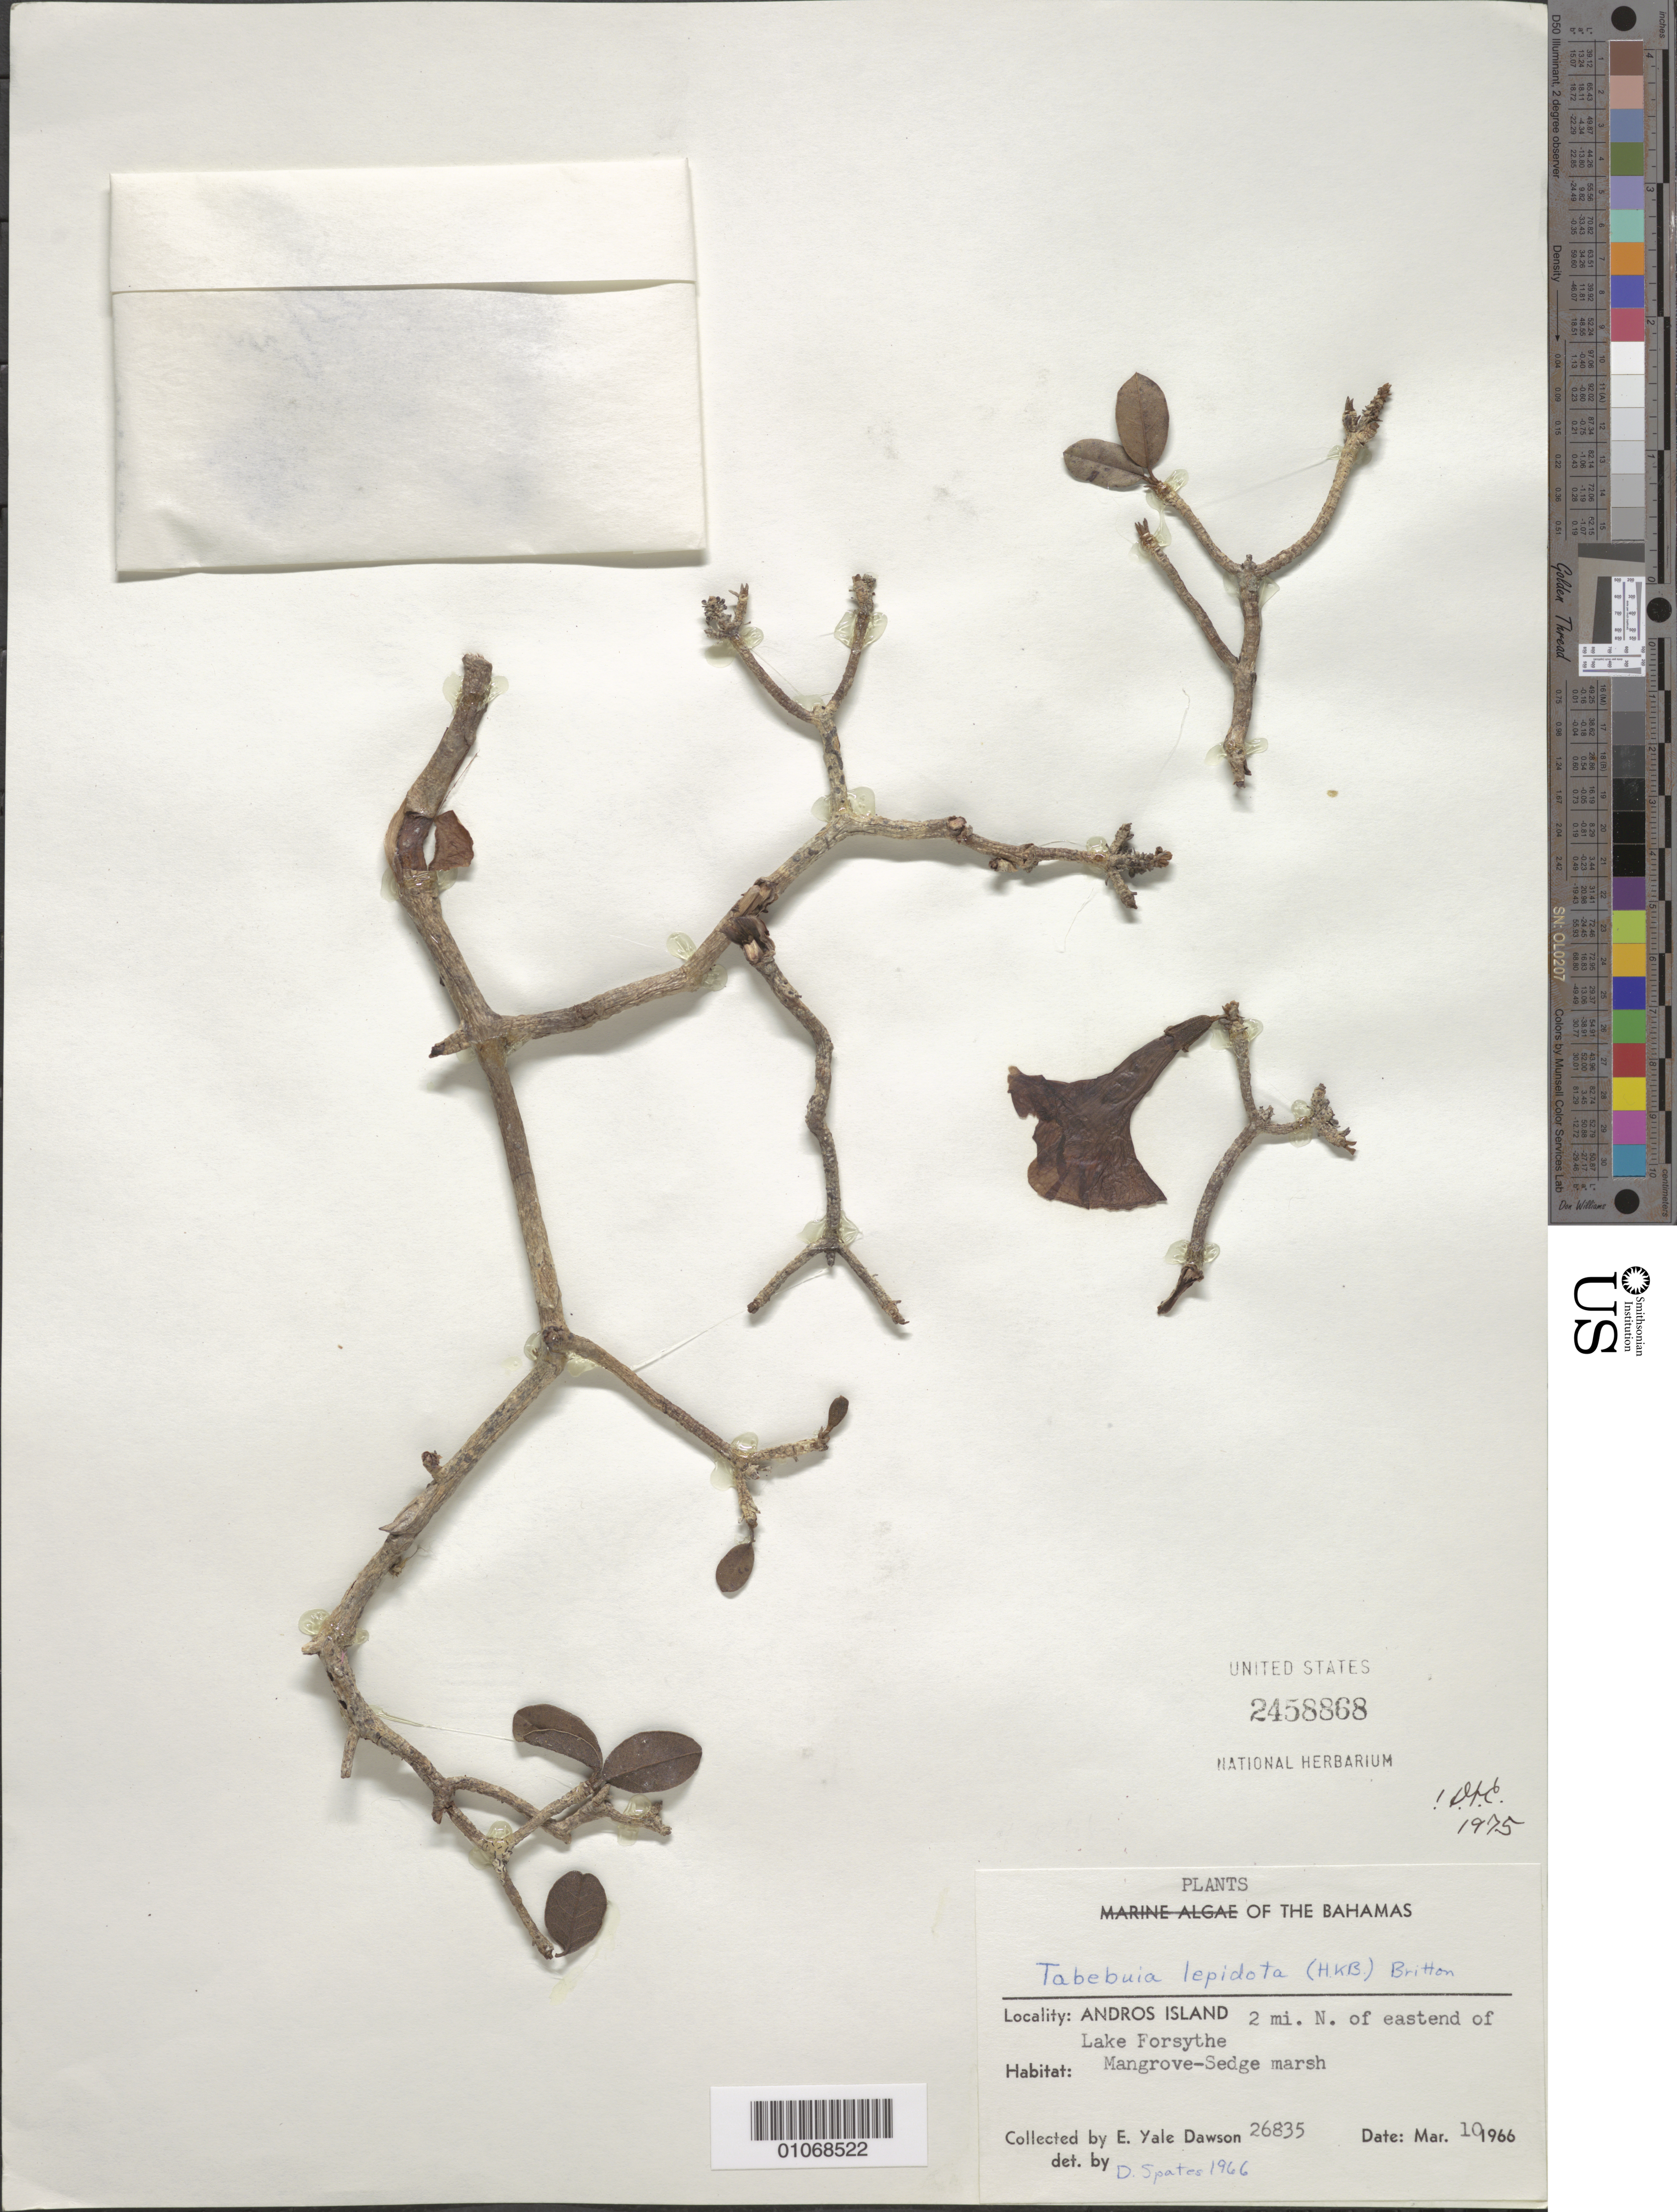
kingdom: Plantae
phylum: Tracheophyta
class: Magnoliopsida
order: Lamiales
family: Bignoniaceae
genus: Tabebuia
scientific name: Tabebuia lepidota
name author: (Kunth) Britton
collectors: E. Y. Dawson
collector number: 26835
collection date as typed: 10 Mar 1966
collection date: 1966-03-10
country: Bahamas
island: Andros I.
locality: Lake Forsythe. Mangrove-sedge marsh. 2 miles north of east end of Lake.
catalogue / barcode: US 2458868